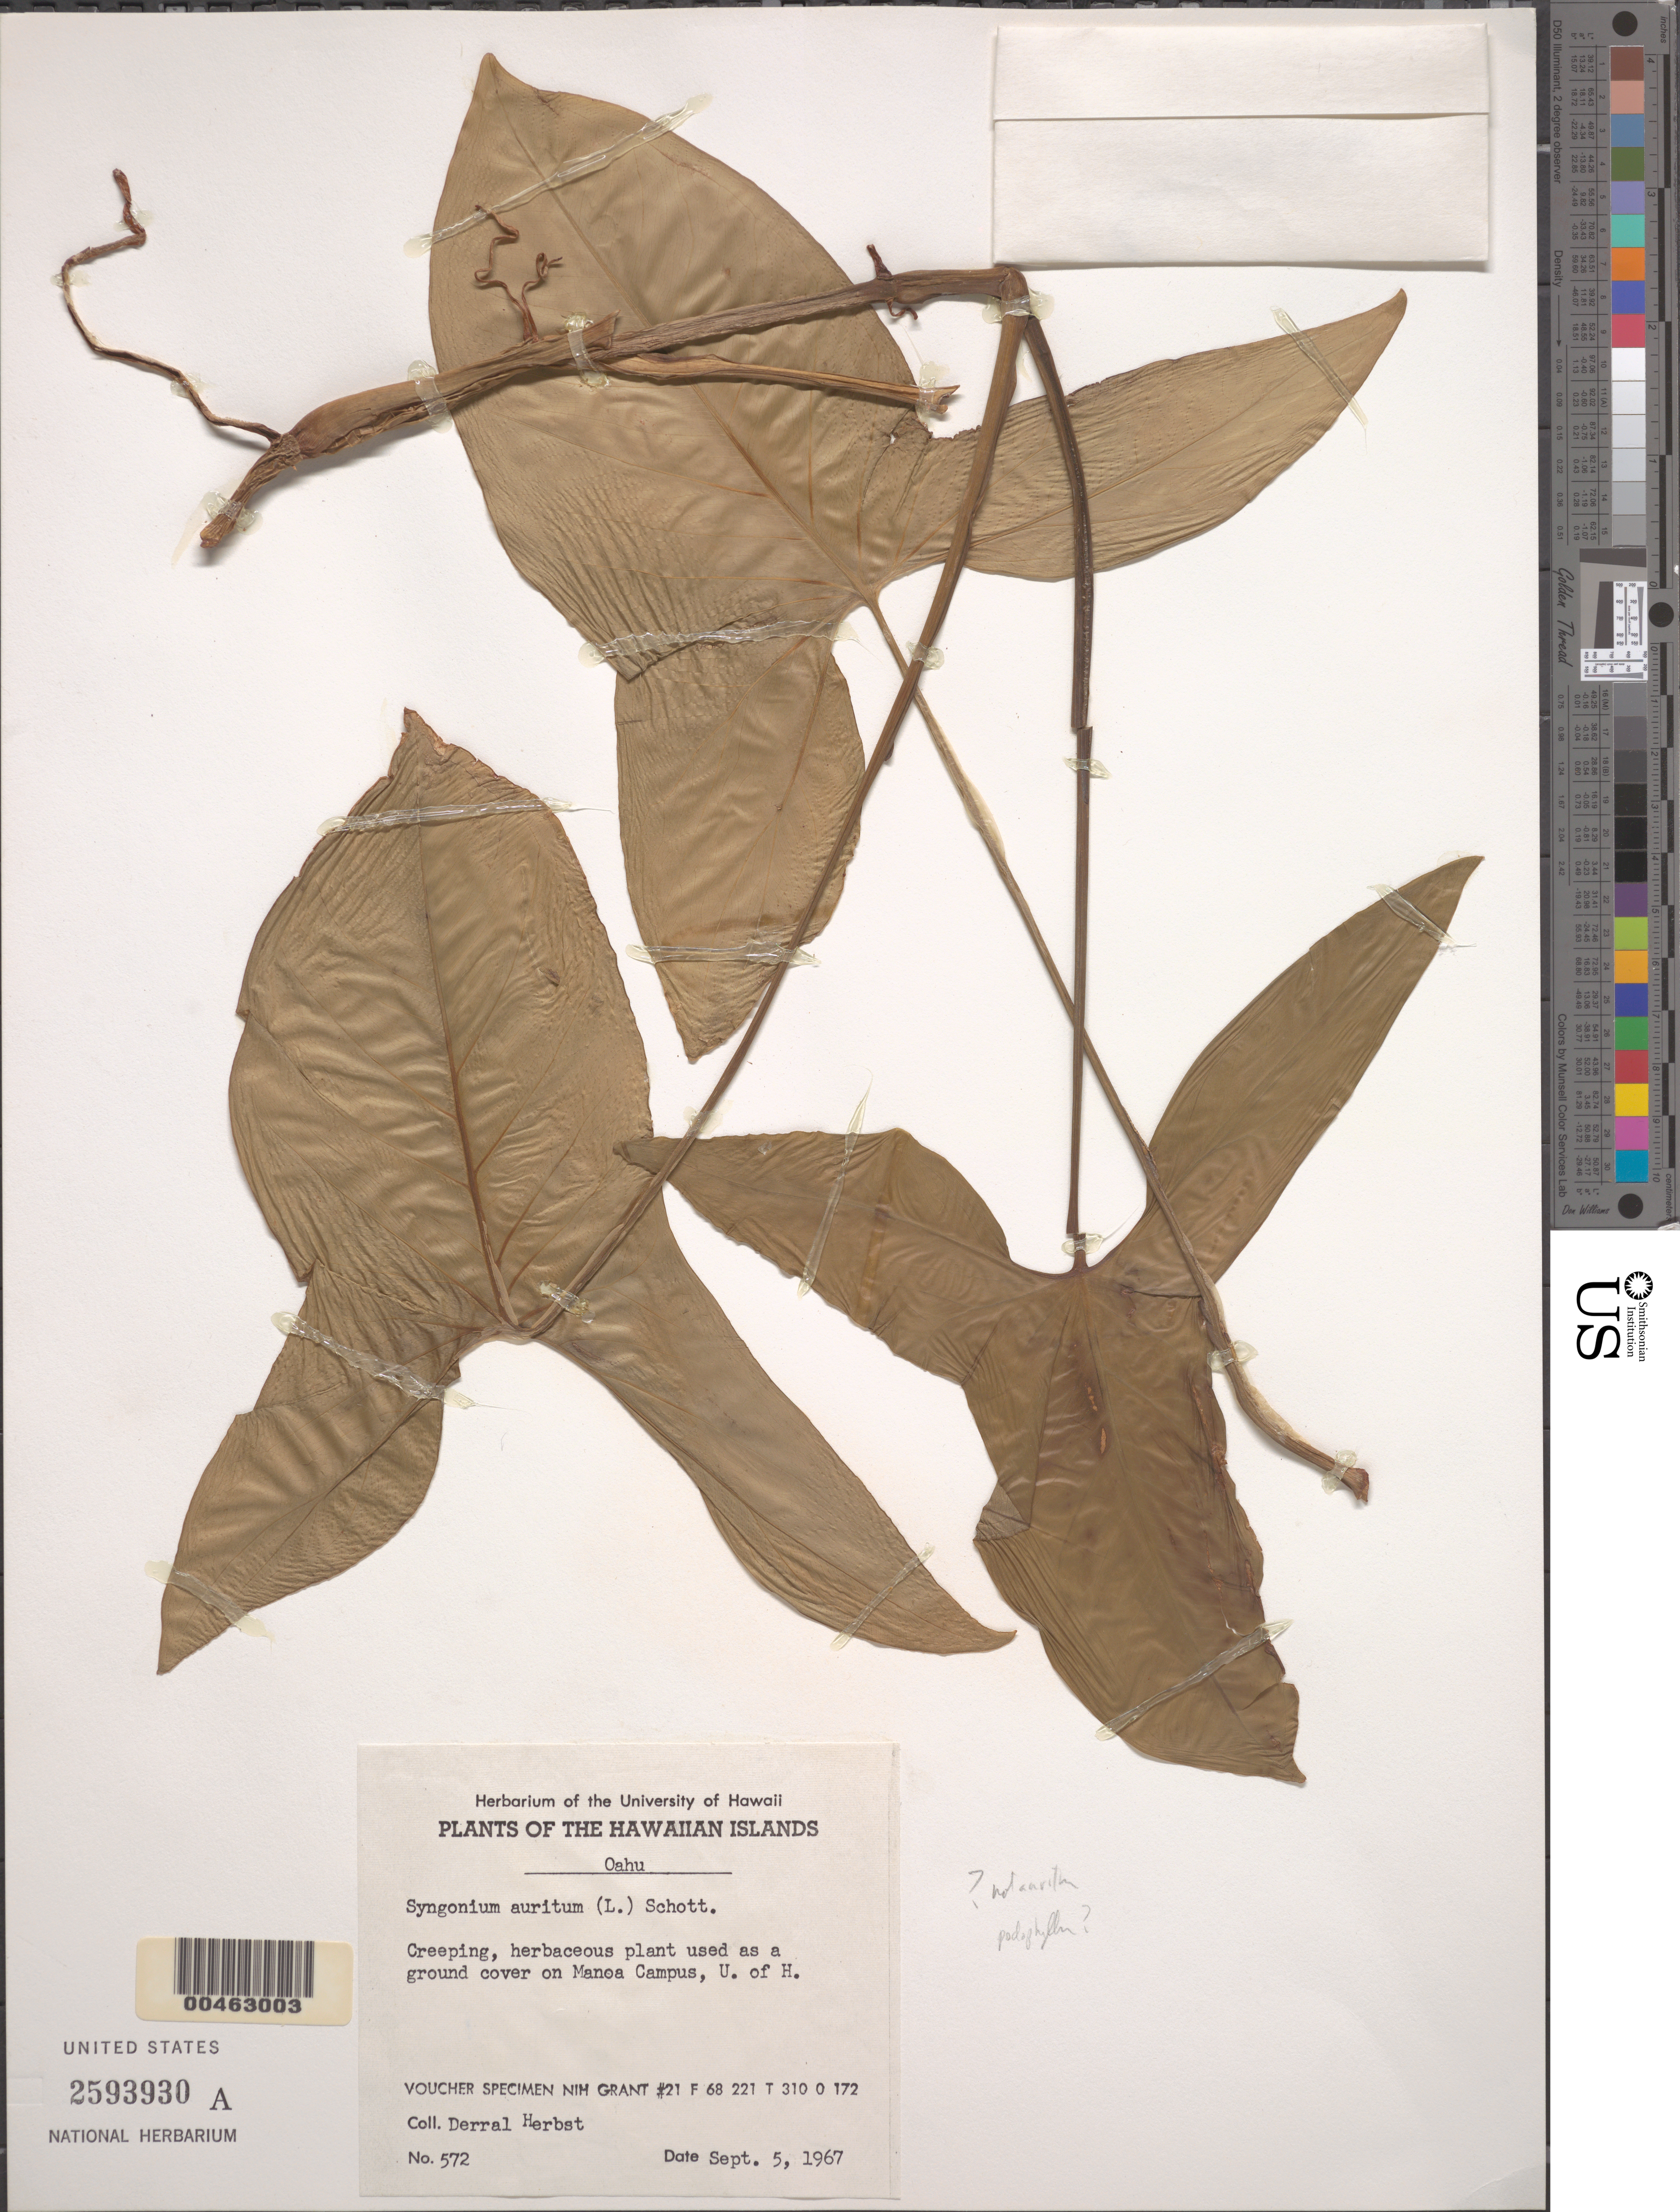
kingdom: Plantae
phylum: Tracheophyta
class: Liliopsida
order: Alismatales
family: Araceae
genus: Syngonium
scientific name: Syngonium auritum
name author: (L.) Schott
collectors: D. R. Herbst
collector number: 572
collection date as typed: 5 Sep 1967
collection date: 1967-09-05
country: United States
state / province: Hawaii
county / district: Honolulu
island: Oahu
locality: Manoa Campus, U. of H.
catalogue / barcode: US 2593930A